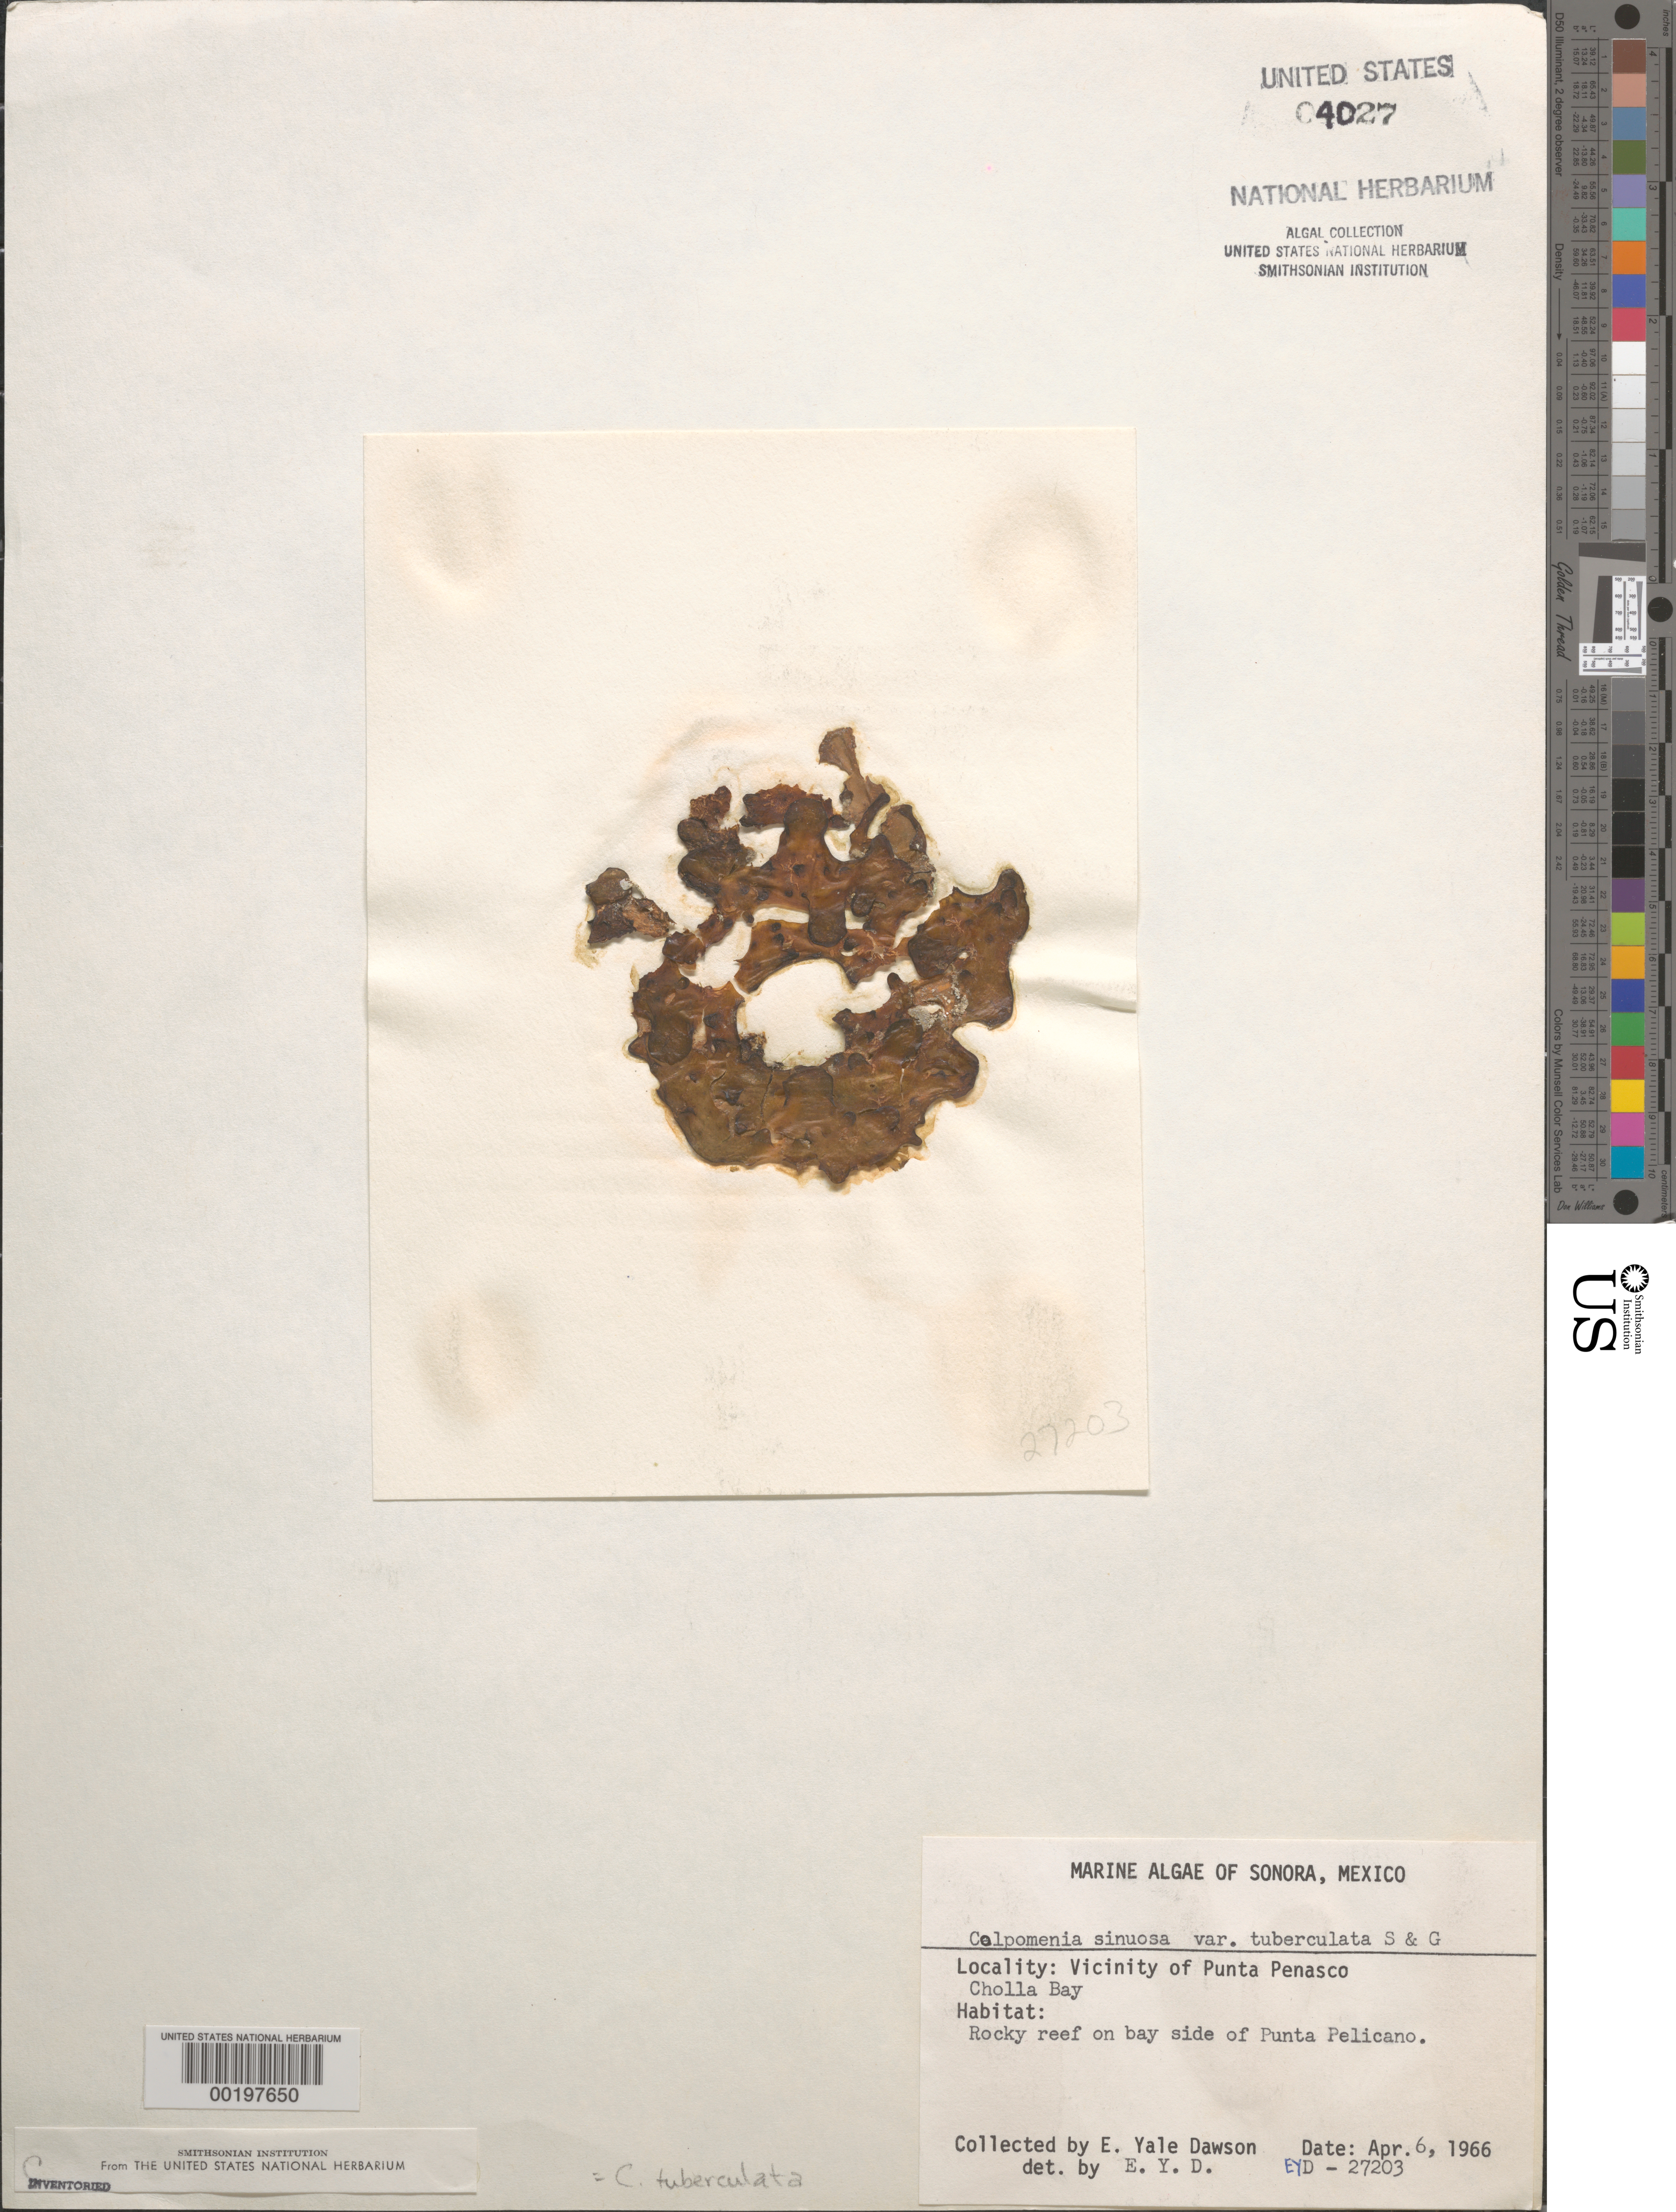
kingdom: Chromista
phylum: Ochrophyta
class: Phaeophyceae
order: Scytosiphonales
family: Scytosiphonaceae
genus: Colpomenia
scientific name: Colpomenia tuberculata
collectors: E. Y. Dawson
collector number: EYD 27203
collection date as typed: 06 Apr 1966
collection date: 1966-04-06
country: Mexico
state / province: Sonora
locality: Cholla Bay, Punta Pelicano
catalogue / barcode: US 4027